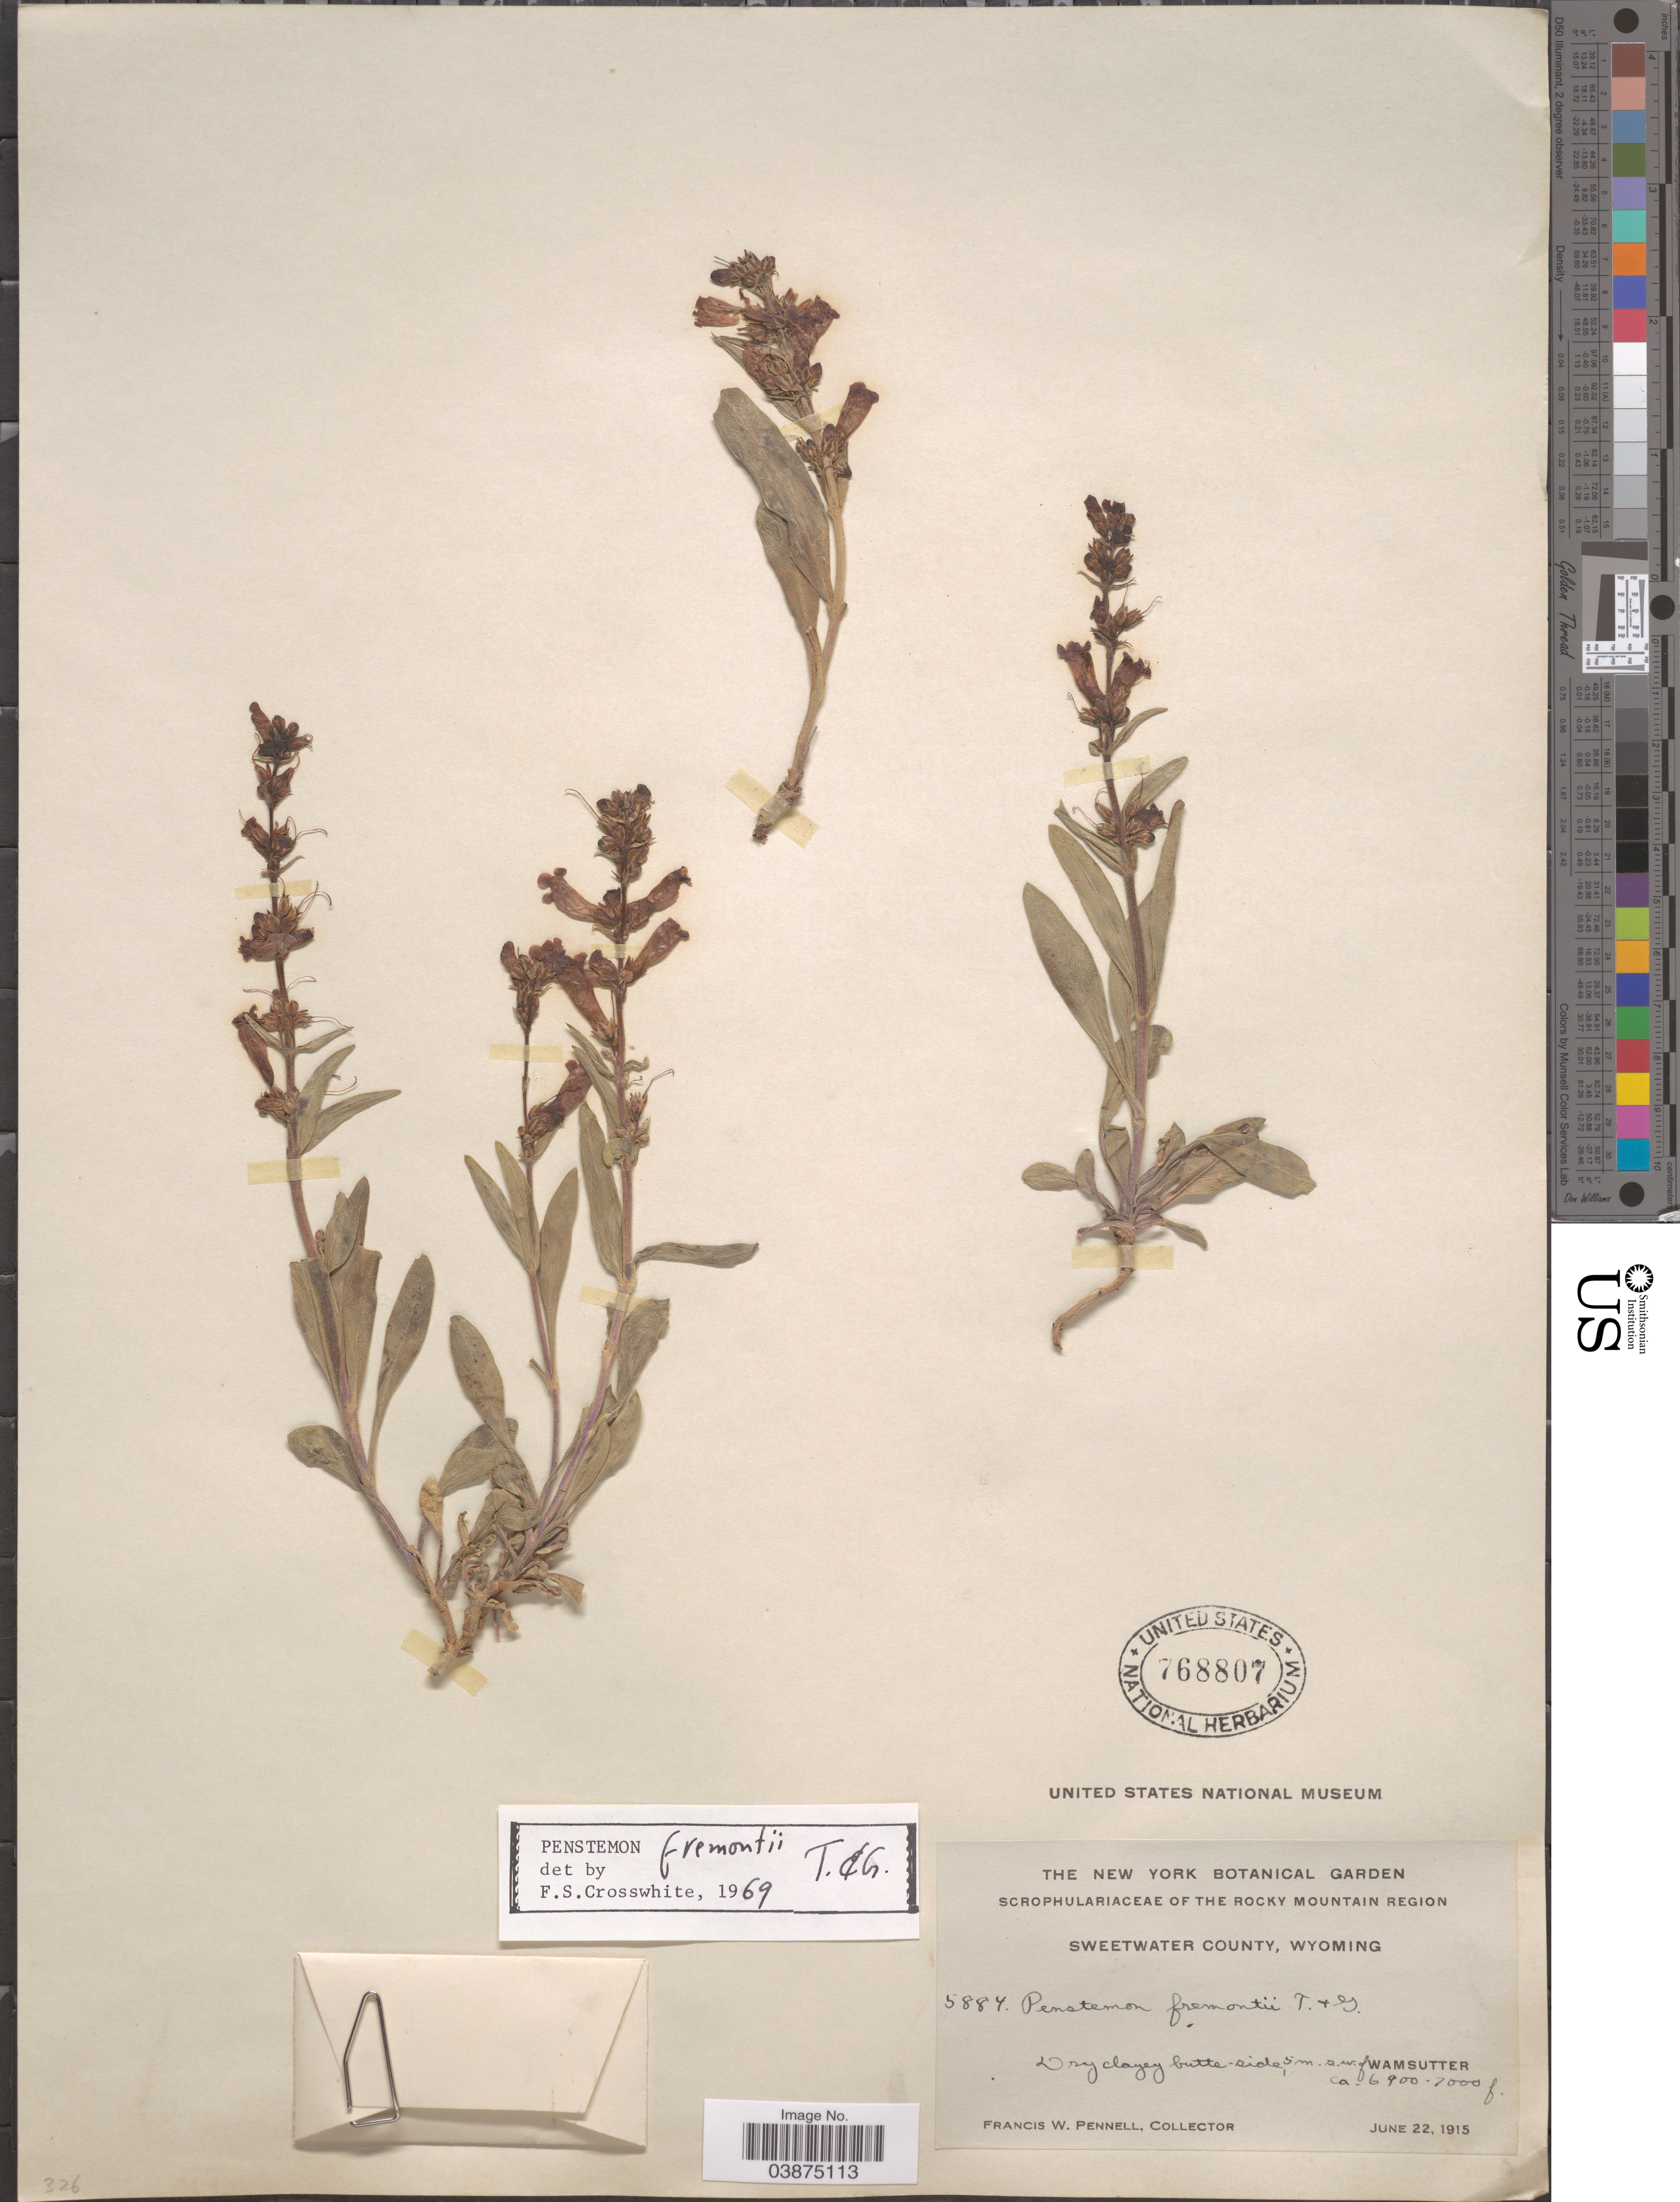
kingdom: Plantae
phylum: Tracheophyta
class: Magnoliopsida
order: Lamiales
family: Plantaginaceae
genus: Penstemon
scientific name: Penstemon fremontii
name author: Torr. & A. Gray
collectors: F. W. Pennell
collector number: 5884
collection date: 1915-06-22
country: United States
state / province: Wyoming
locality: The Rocky Mountain Region. Sweetwater County. 5 m. s.w. of Wamsutter.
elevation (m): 2103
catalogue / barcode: US 768807